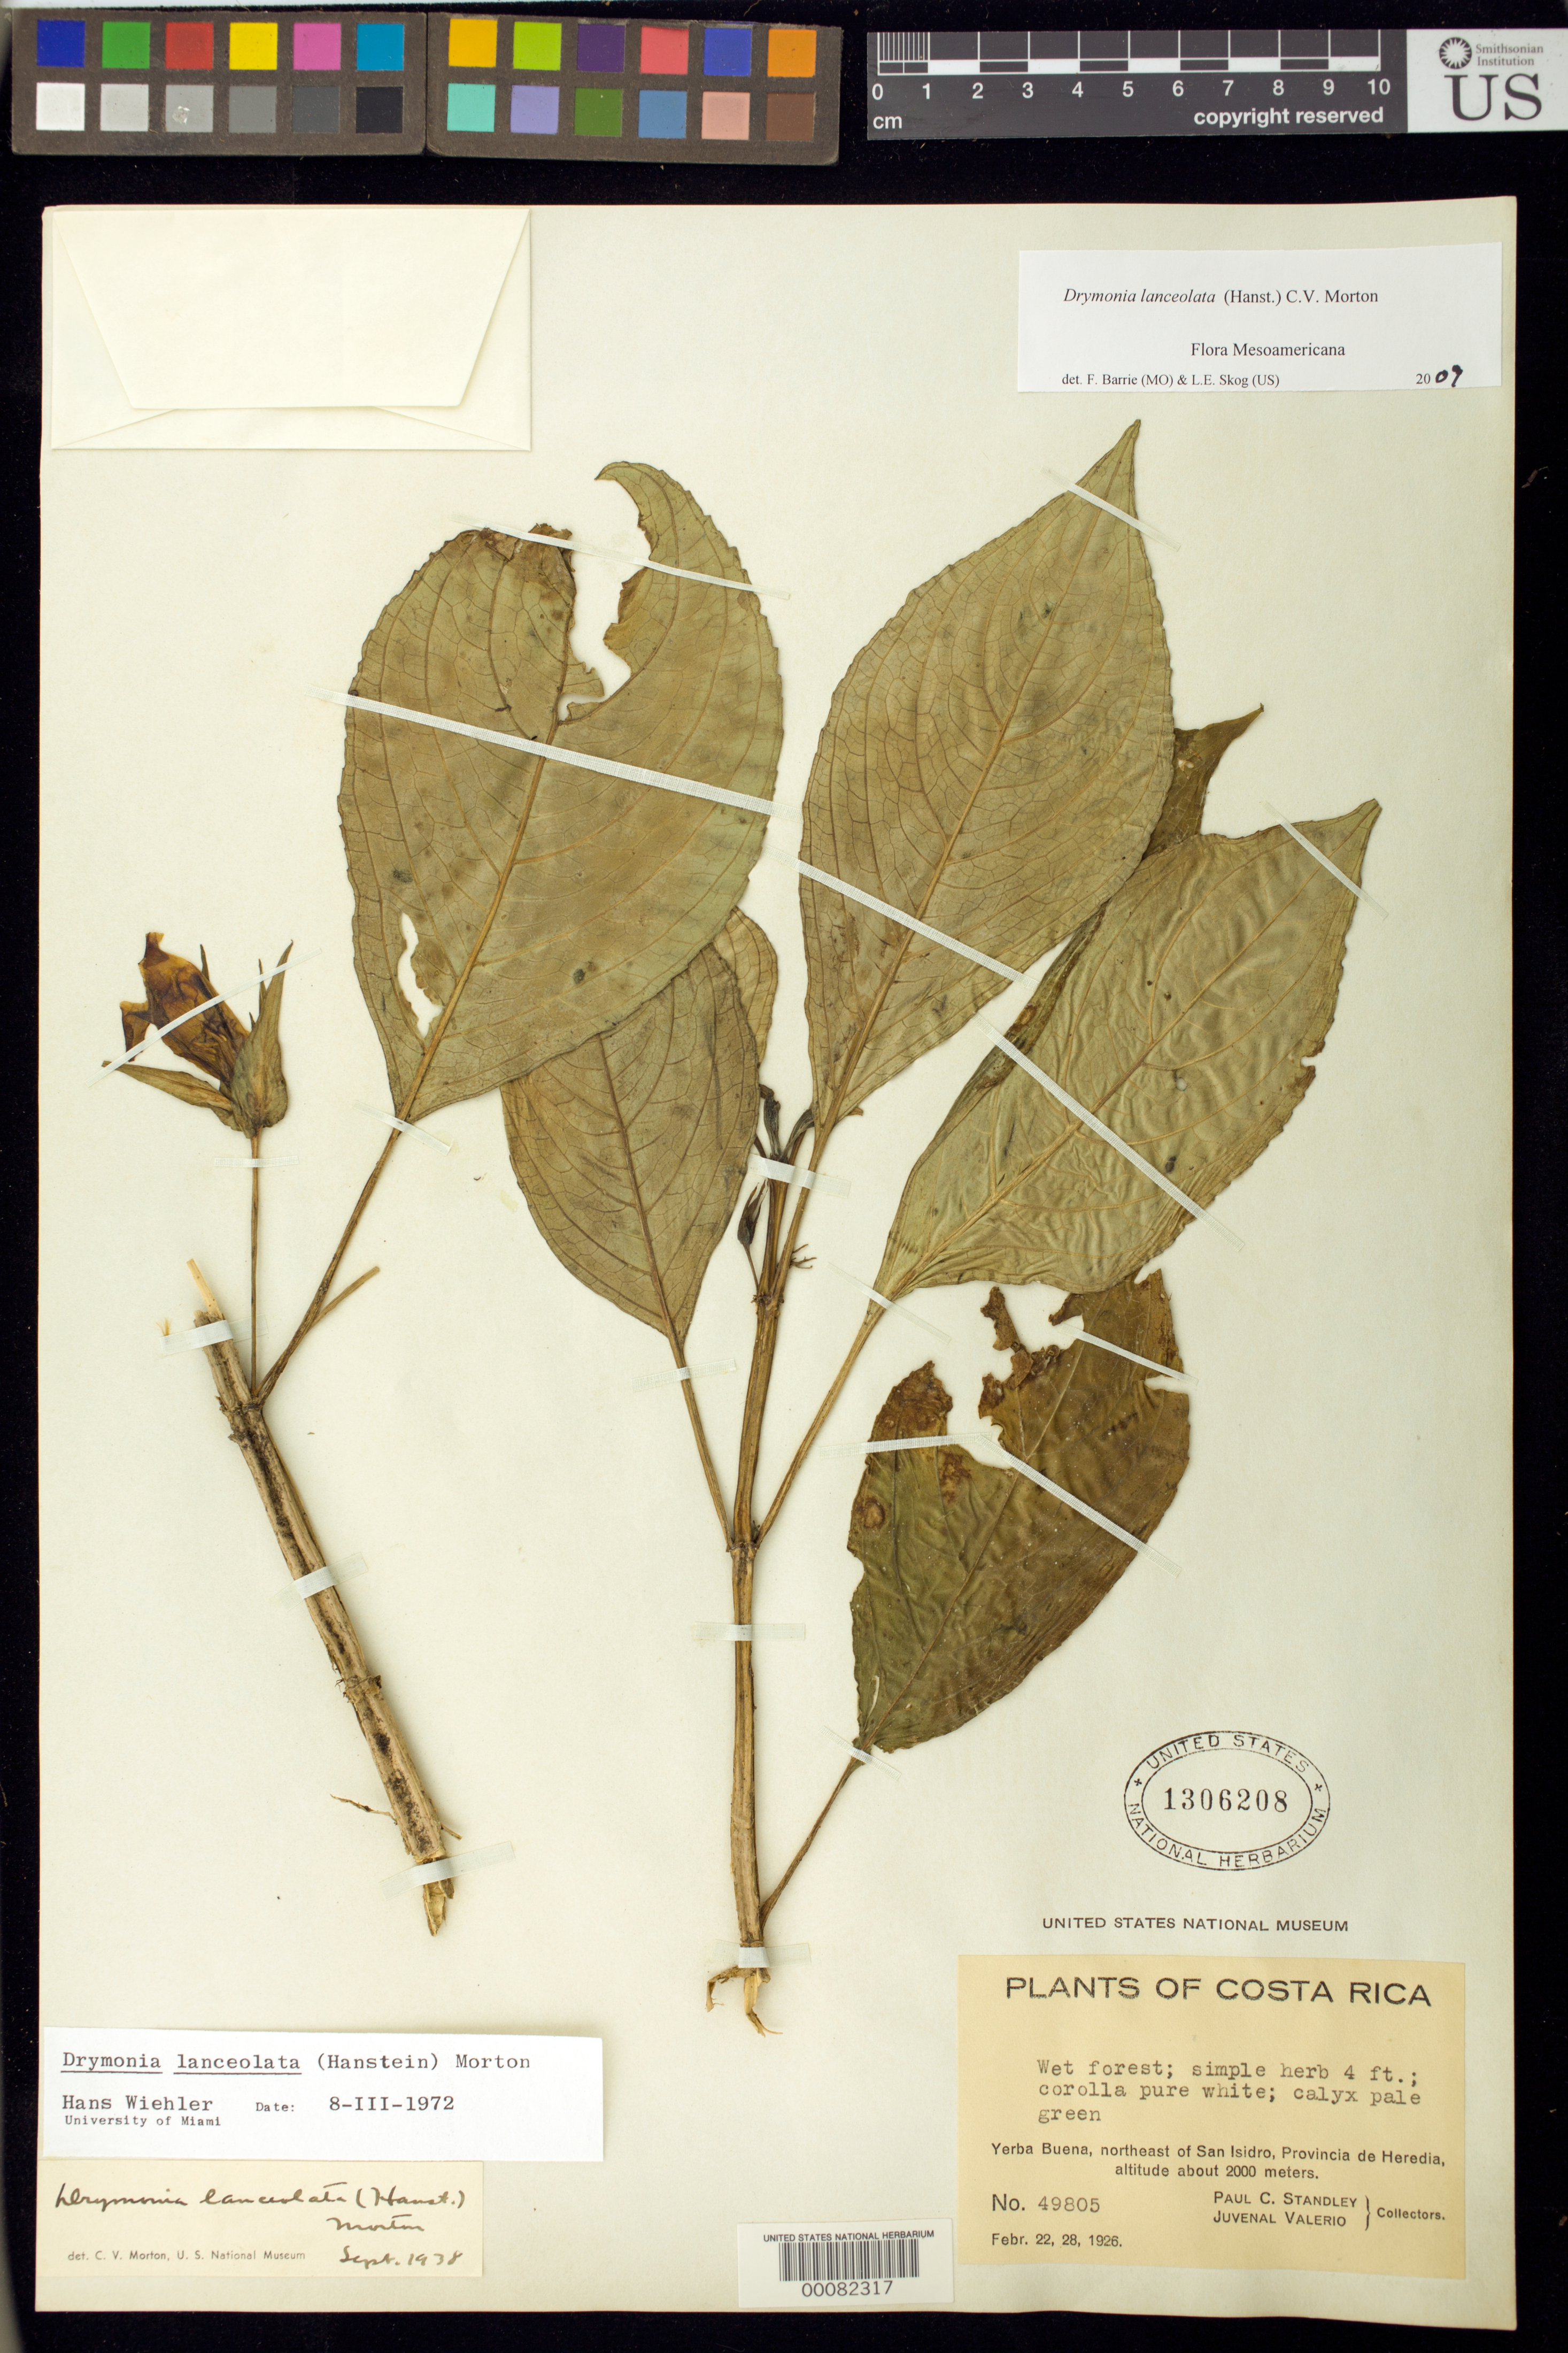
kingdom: Plantae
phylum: Tracheophyta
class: Magnoliopsida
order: Lamiales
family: Gesneriaceae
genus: Drymonia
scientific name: Drymonia lanceolata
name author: (Hanst.) C.V. Morton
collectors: P. C. Standley & J. Valerio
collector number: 49805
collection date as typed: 22-28 Feb 1926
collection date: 1926-02-22/1926-02-28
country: Costa Rica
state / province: Heredia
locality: Yerba Buena, NE of San Isidro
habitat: Wet forest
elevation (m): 2000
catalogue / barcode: US 1306208